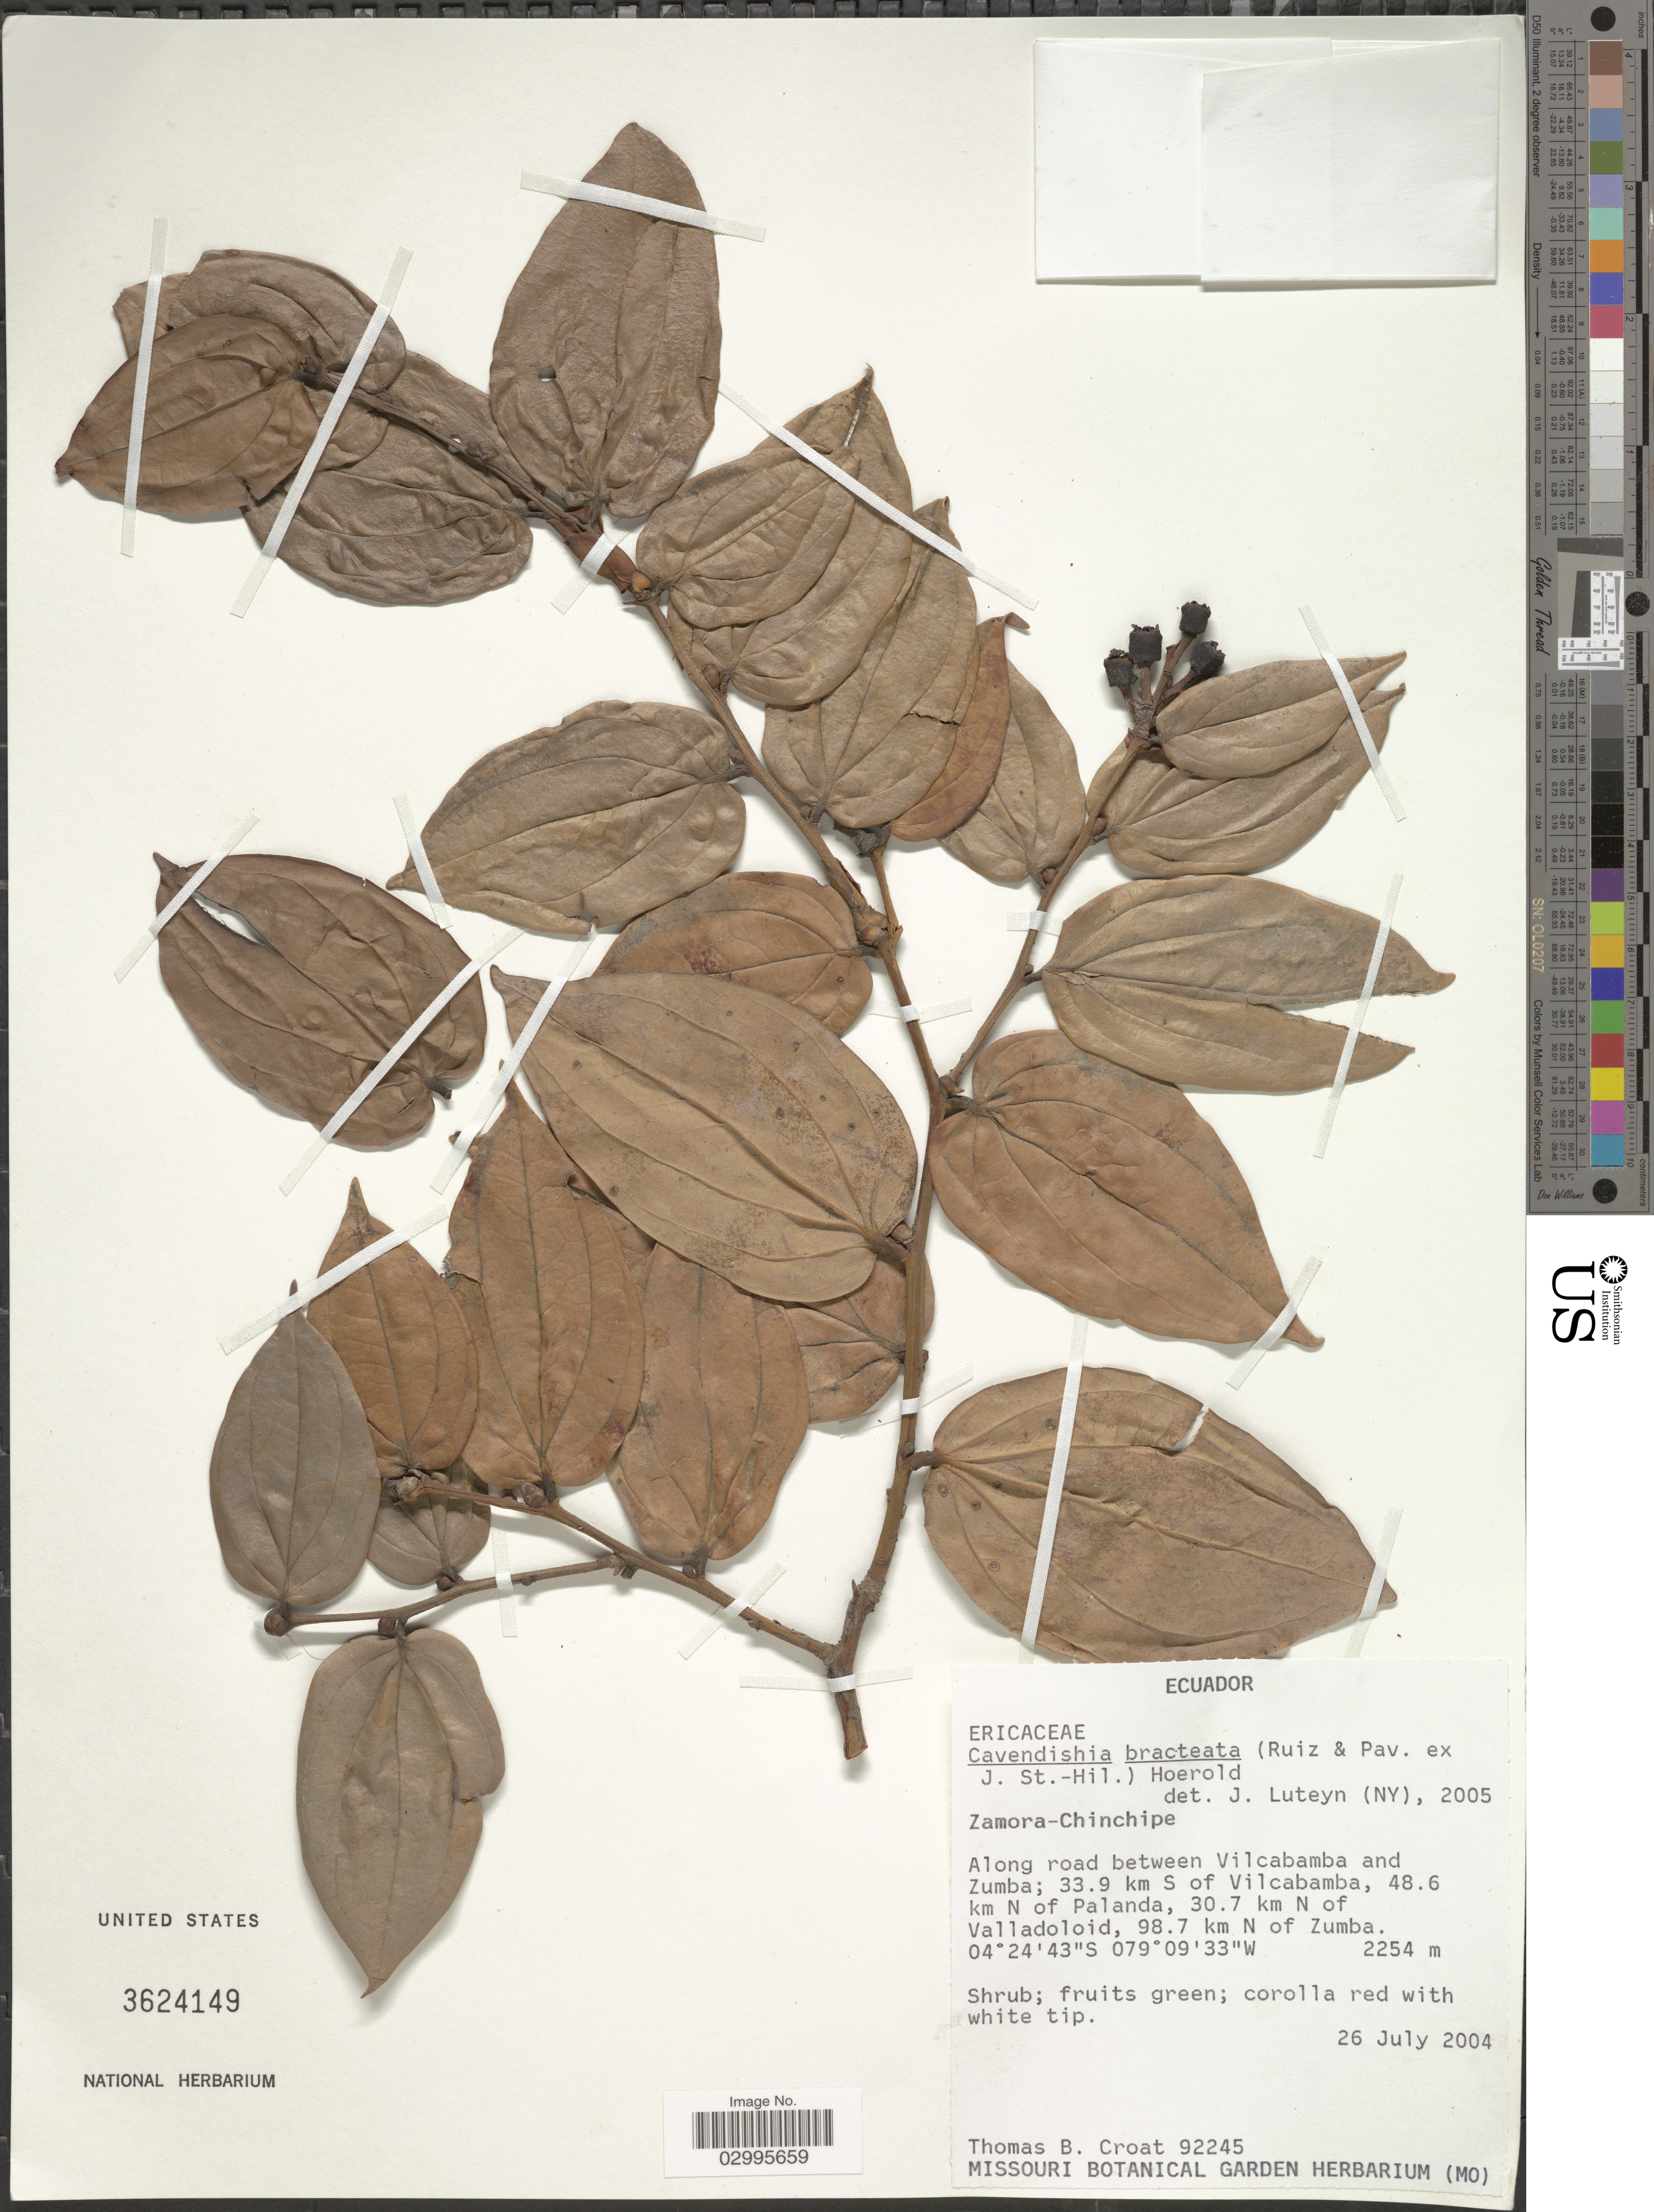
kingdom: Plantae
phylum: Tracheophyta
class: Magnoliopsida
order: Ericales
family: Ericaceae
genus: Cavendishia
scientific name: Cavendishia bracteata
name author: (Ruiz & Pav. ex J. St.-Hil.) Hoerold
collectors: T. B. Croat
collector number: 92245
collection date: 2004-07-26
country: Ecuador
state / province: Zamora-Chinchipe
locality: Along road between Vilcabamba and Zumba; 33.9 km S of Vilcabamba, 48.6 km N of Palanda, 30.7 km N of Valladoloid, 98.7 km N of Zumba.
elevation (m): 2254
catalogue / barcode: US 3624149